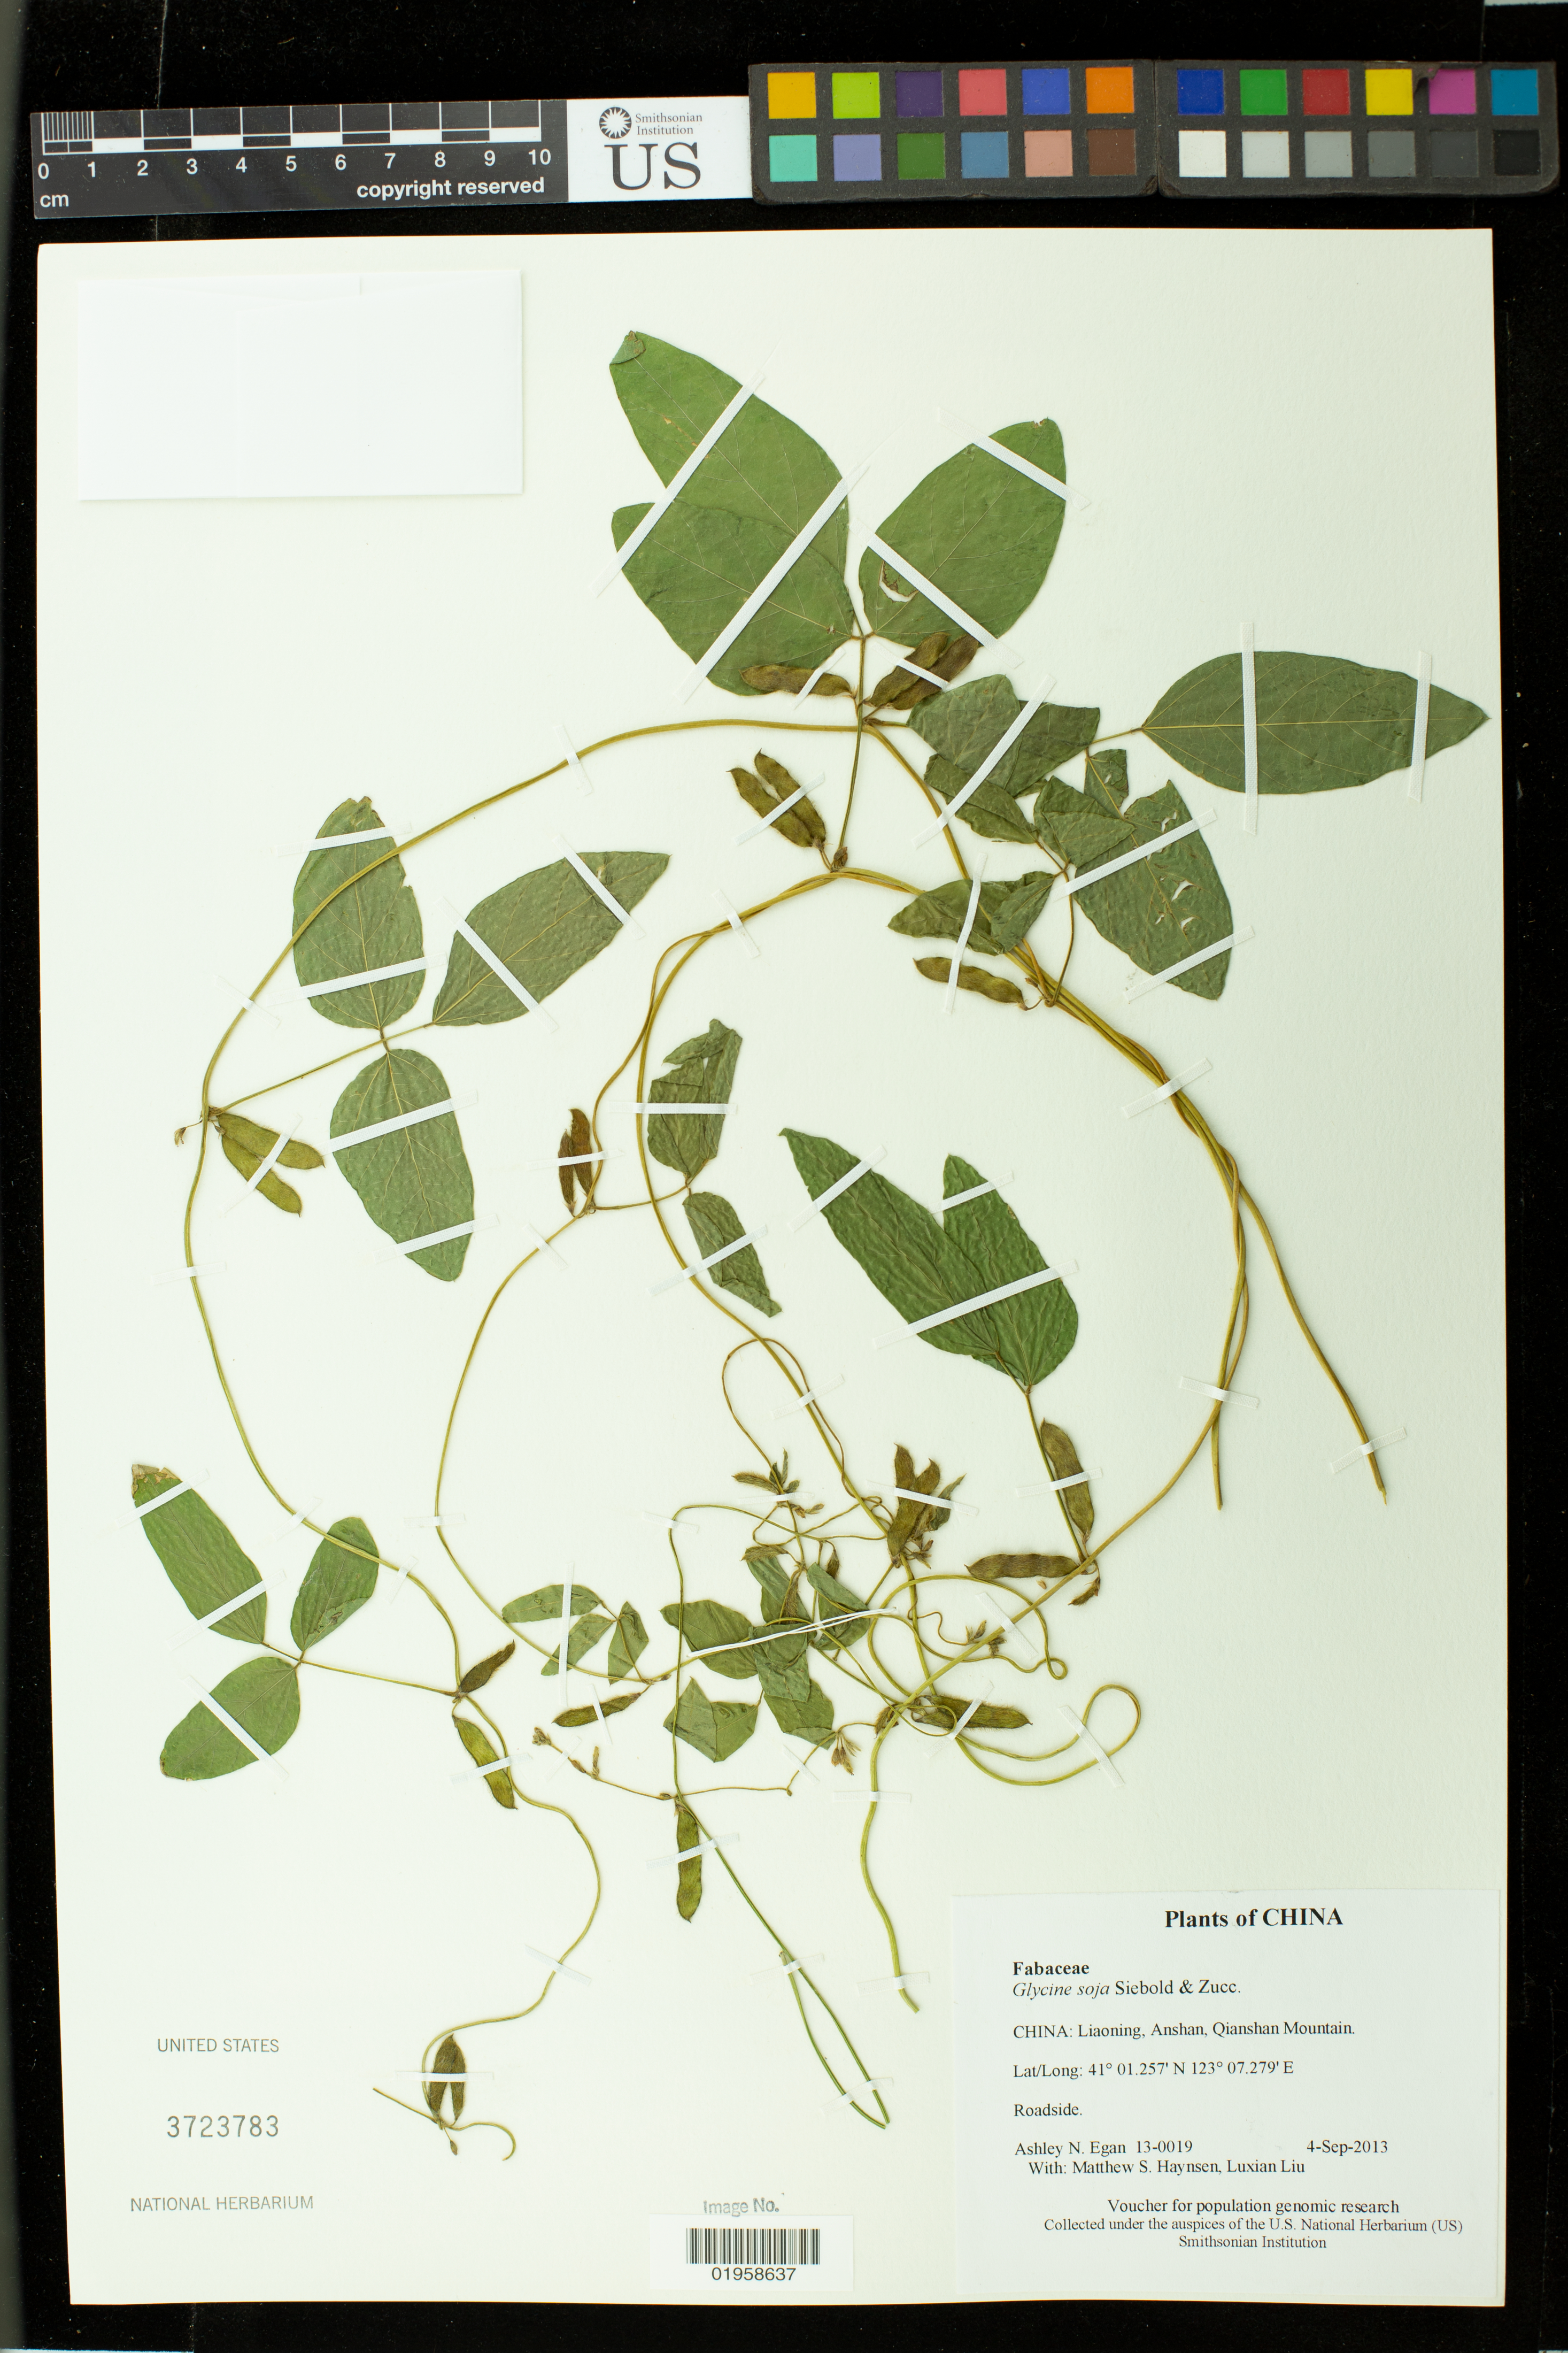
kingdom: Plantae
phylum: Tracheophyta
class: Magnoliopsida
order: Fabales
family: Fabaceae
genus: Glycine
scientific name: Glycine soja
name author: Siebold & Zucc.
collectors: A. N. Egan, M. Hansen & L. Liu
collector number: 13-0019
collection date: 2013-09-04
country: China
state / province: Liaoning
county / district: Anshan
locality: Qianshan Mountain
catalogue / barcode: US 3723783